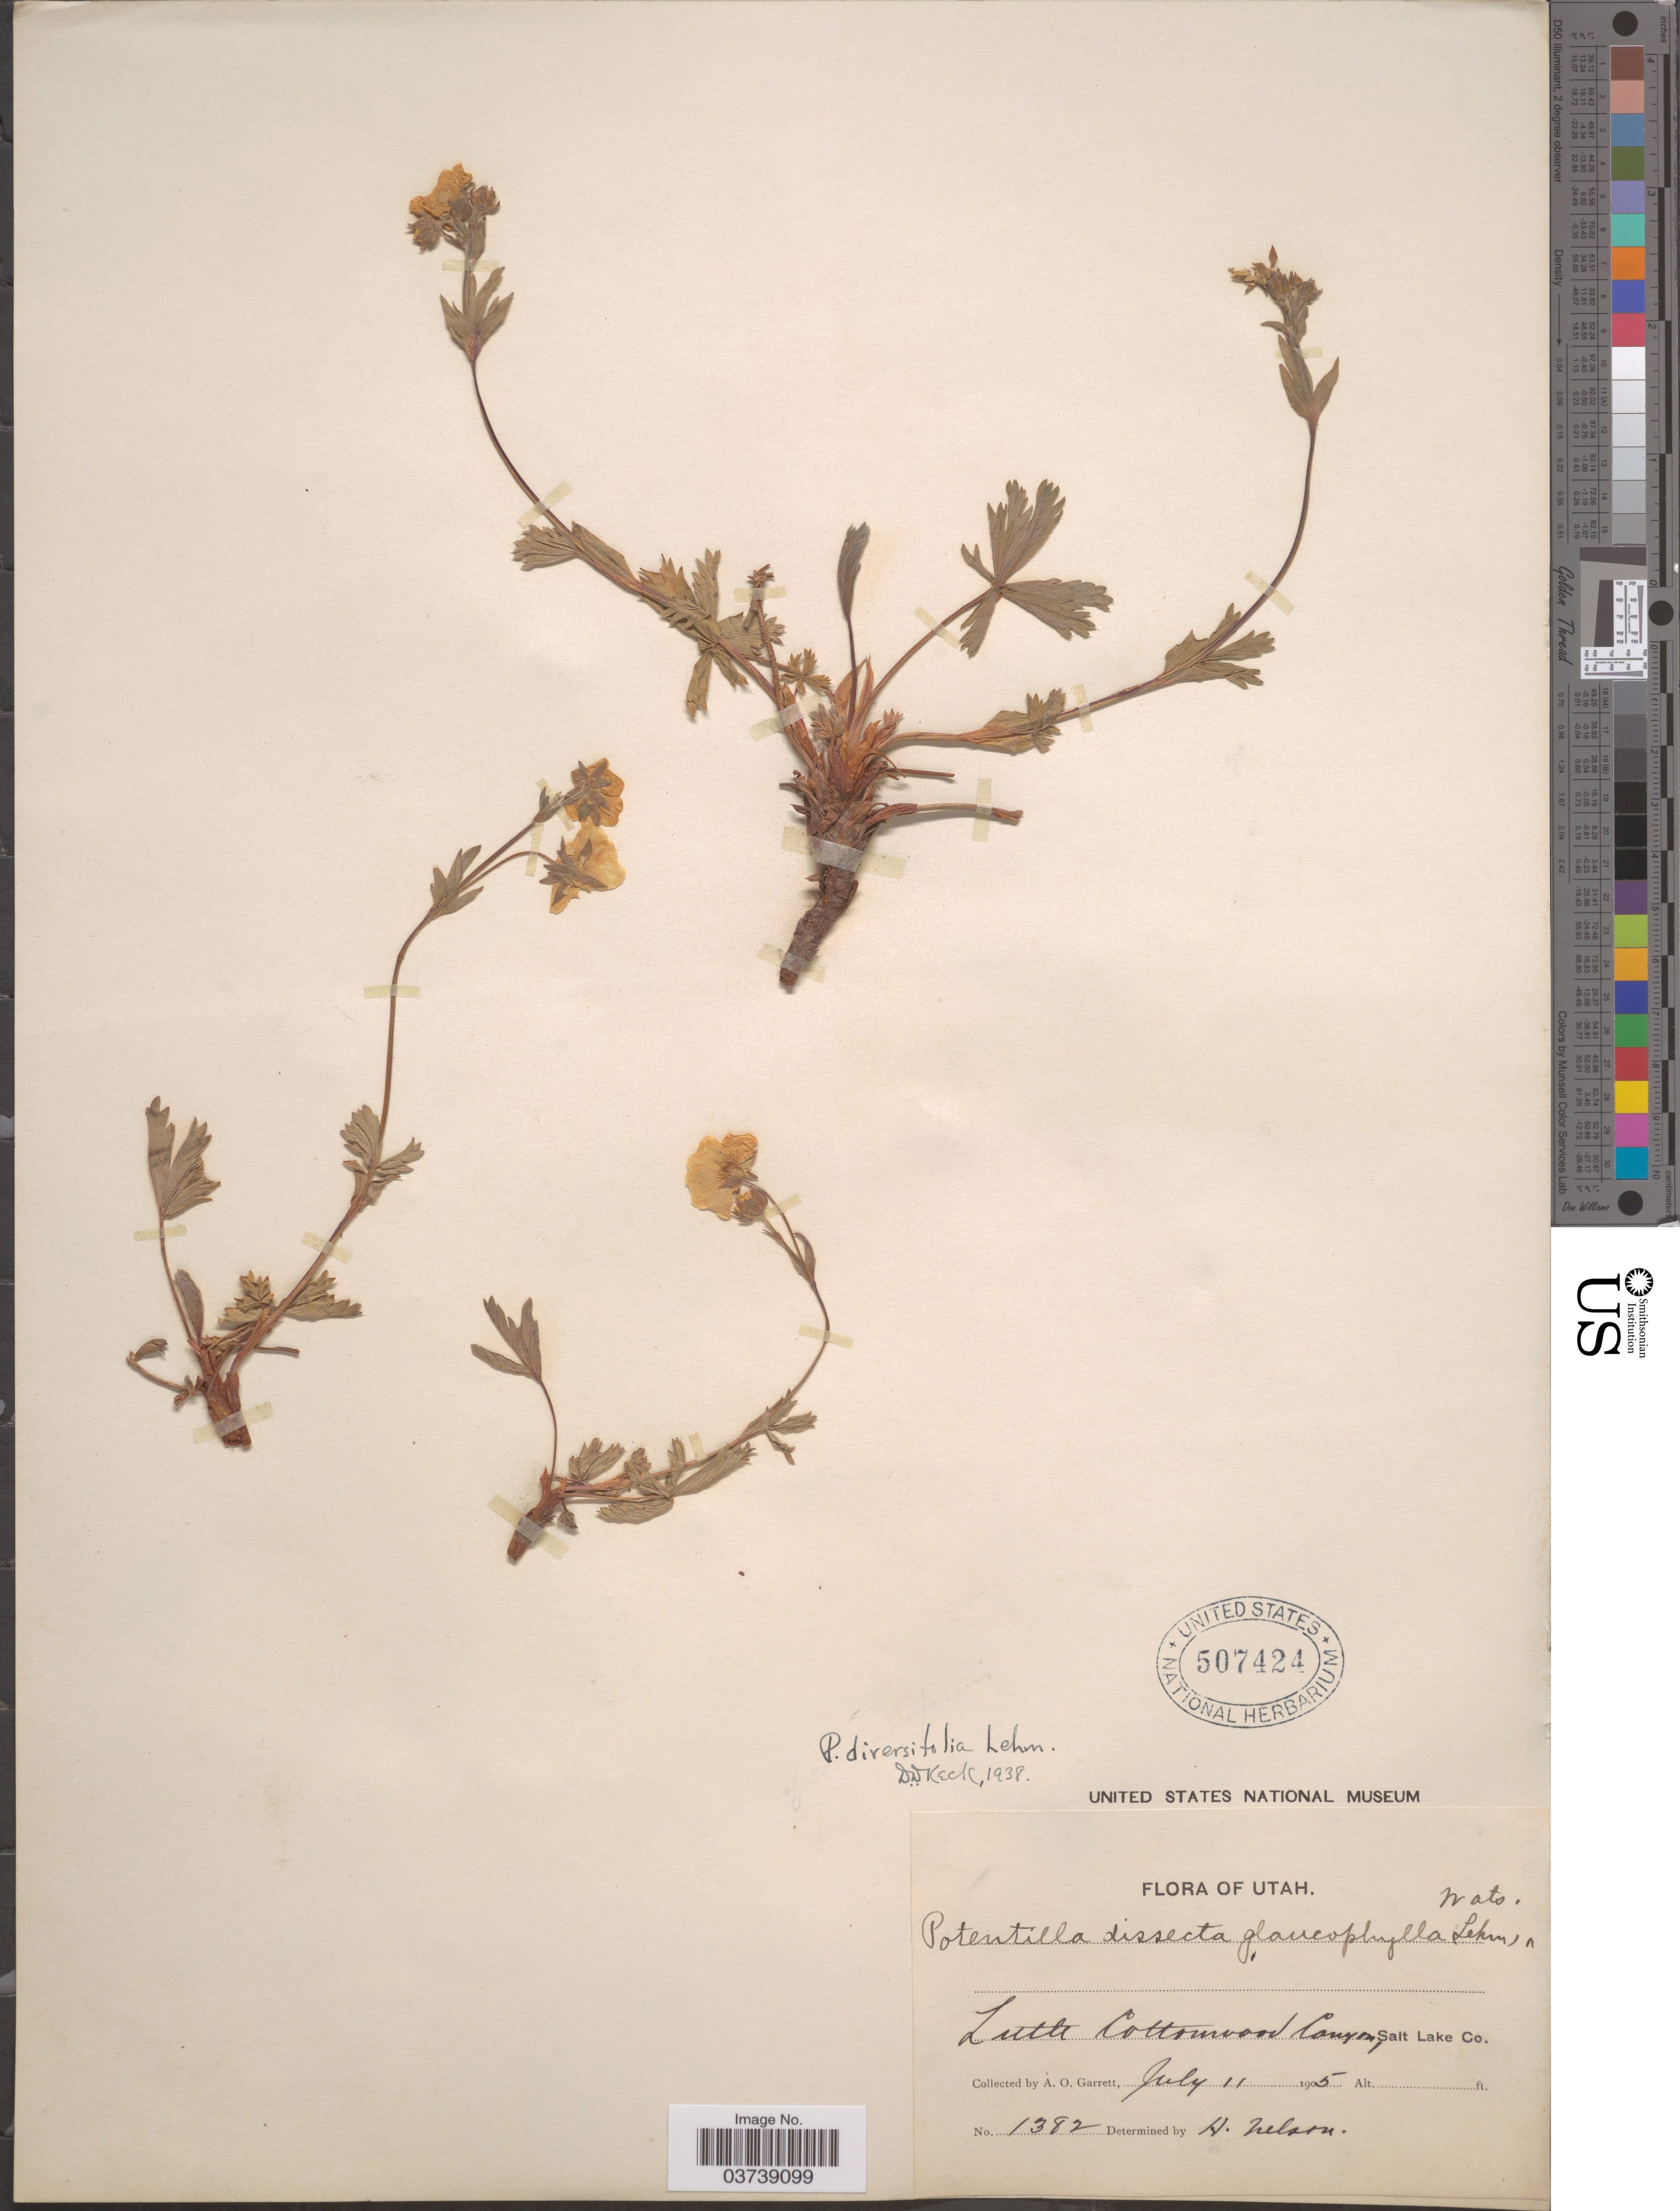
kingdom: Plantae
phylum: Tracheophyta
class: Magnoliopsida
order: Rosales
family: Rosaceae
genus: Potentilla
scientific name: Potentilla diversifolia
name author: Lehm.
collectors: A. O. Garrett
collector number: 1382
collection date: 1905-07-11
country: United States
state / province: Utah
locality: Little Cottomwood Canyon, Salt Lake Co.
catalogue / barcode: US 507424